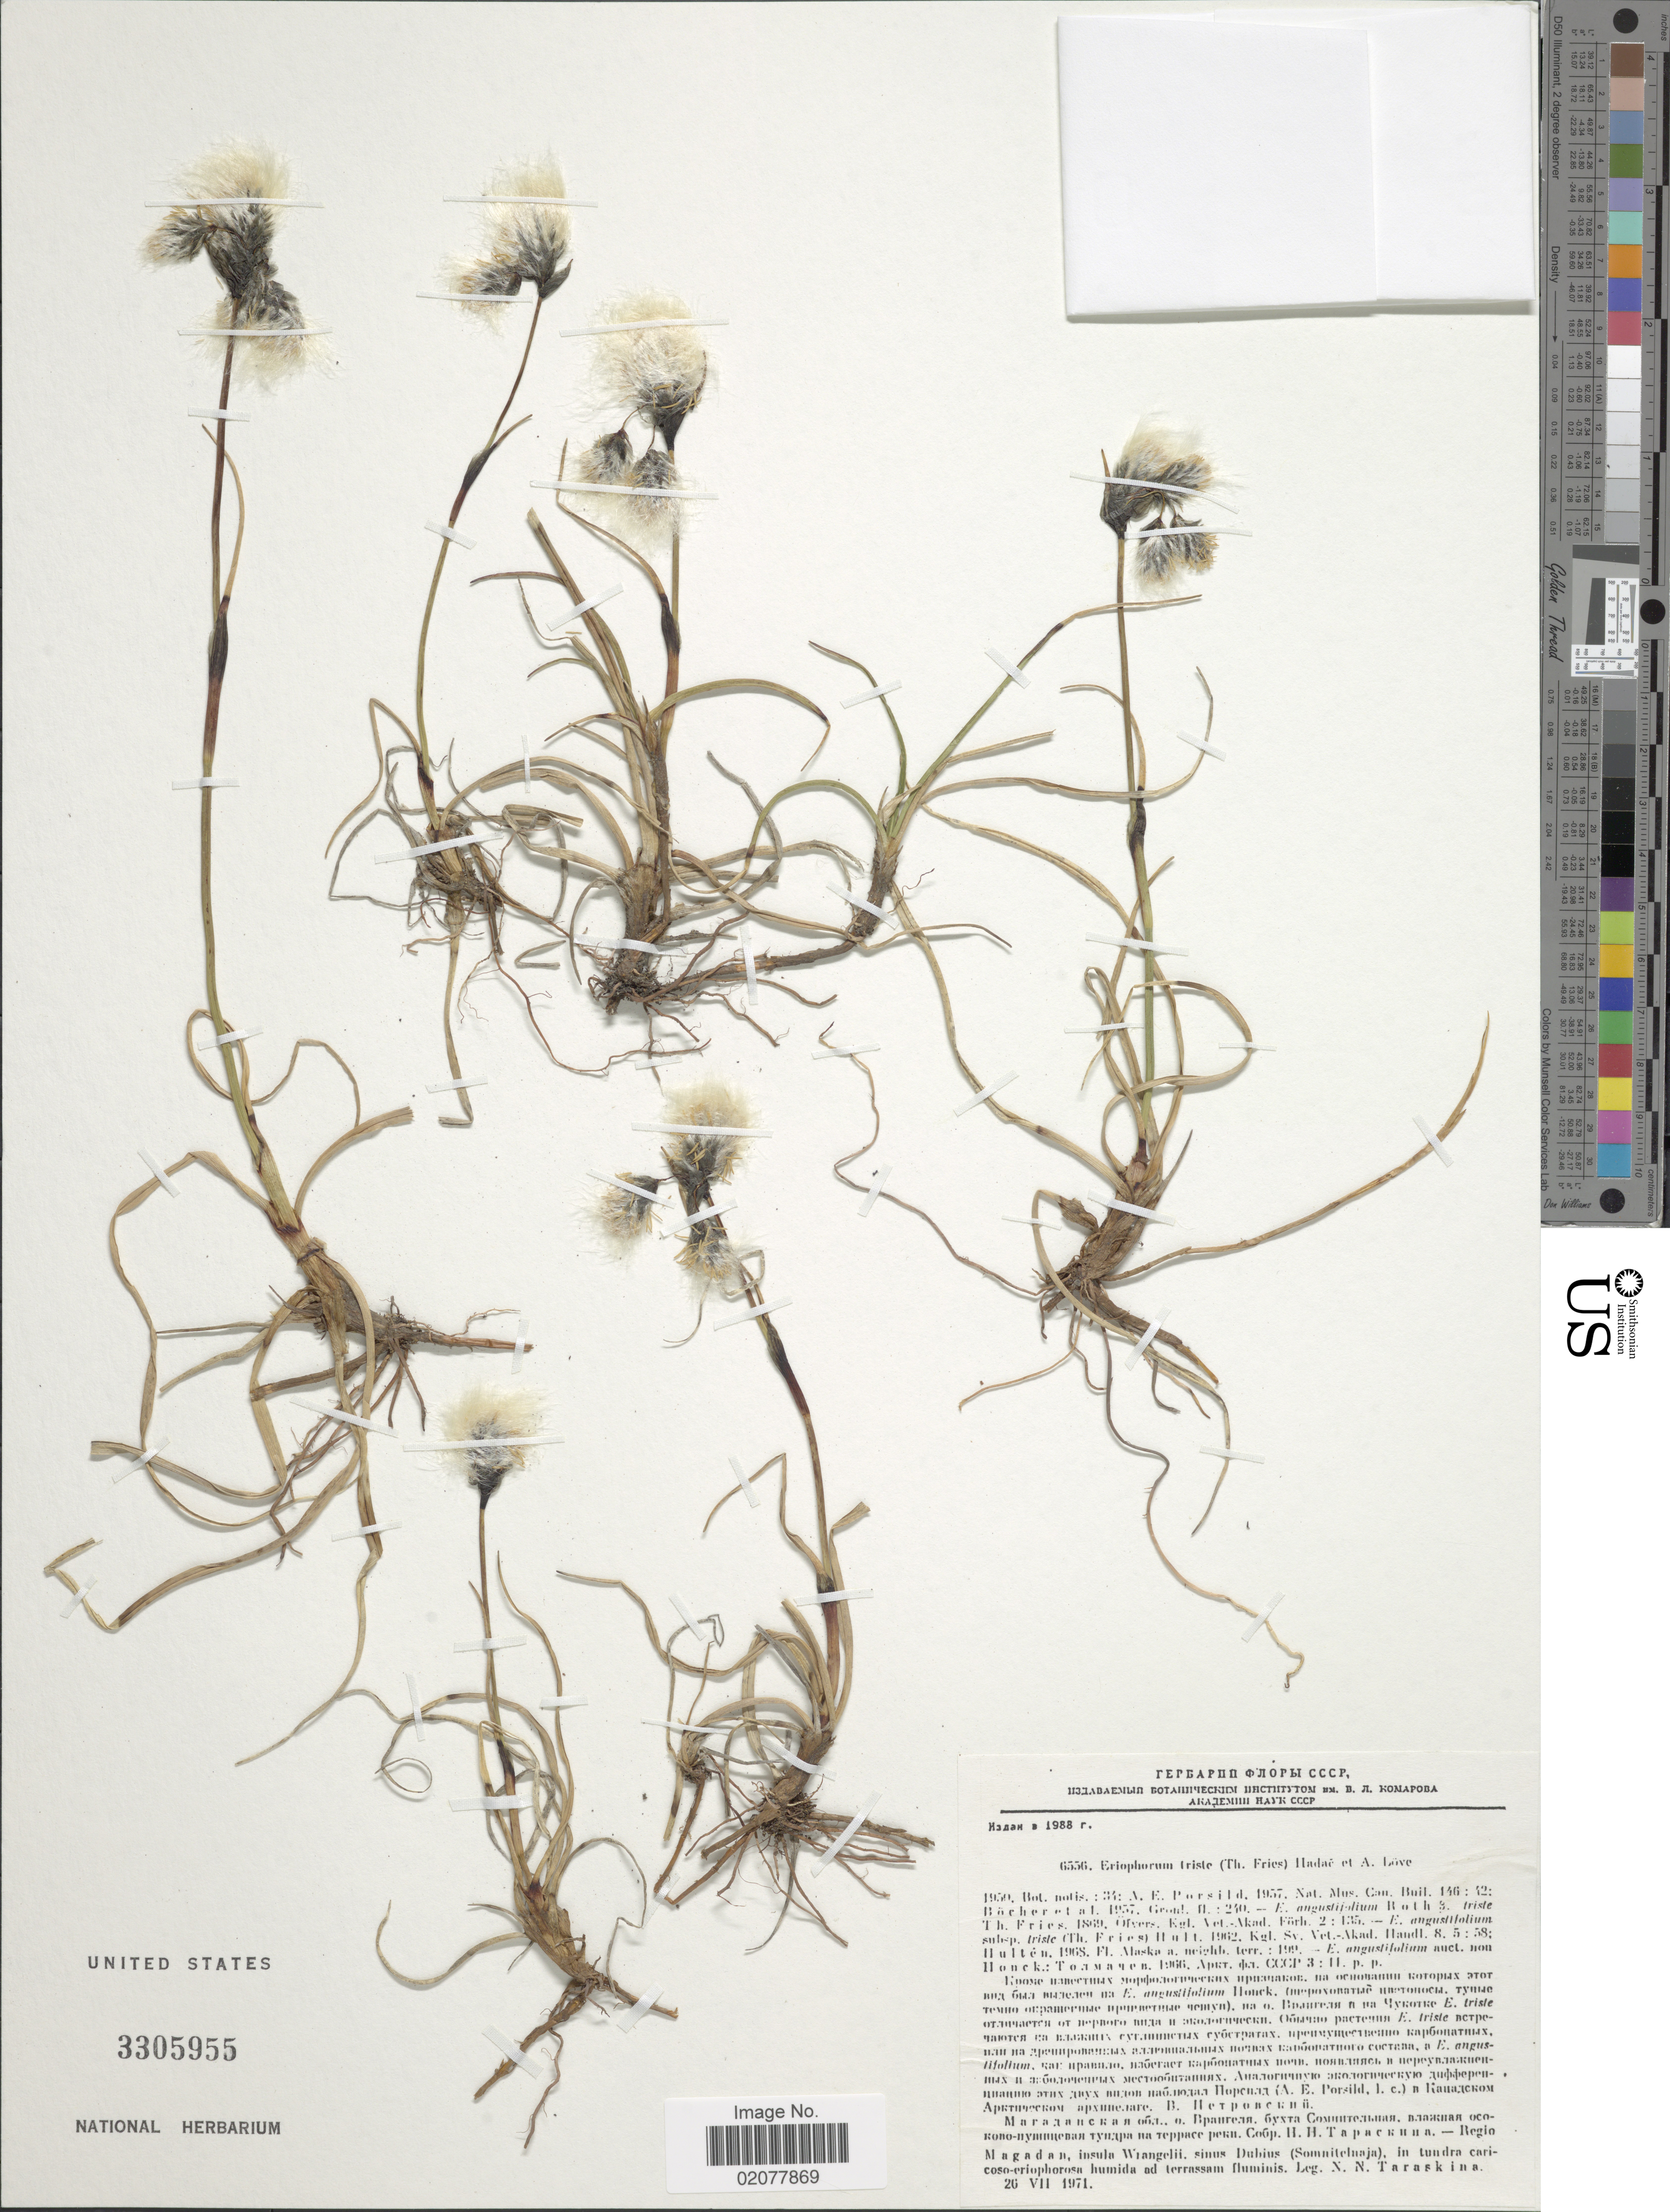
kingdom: Plantae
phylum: Tracheophyta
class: Liliopsida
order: Poales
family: Cyperaceae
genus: Eriophorum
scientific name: Eriophorum angustifolium subsp. triste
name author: (T.C.E. Fr.) Hultén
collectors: N. Taraskina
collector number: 6556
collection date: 1971-07-26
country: Russian Federation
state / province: Magadan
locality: Regio Magadan, insula Wrangelii, sinus Dubius (Somnitelnaja), in tundra caricoso-eriophorosa humida ad terrassam fluminis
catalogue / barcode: US 3305955